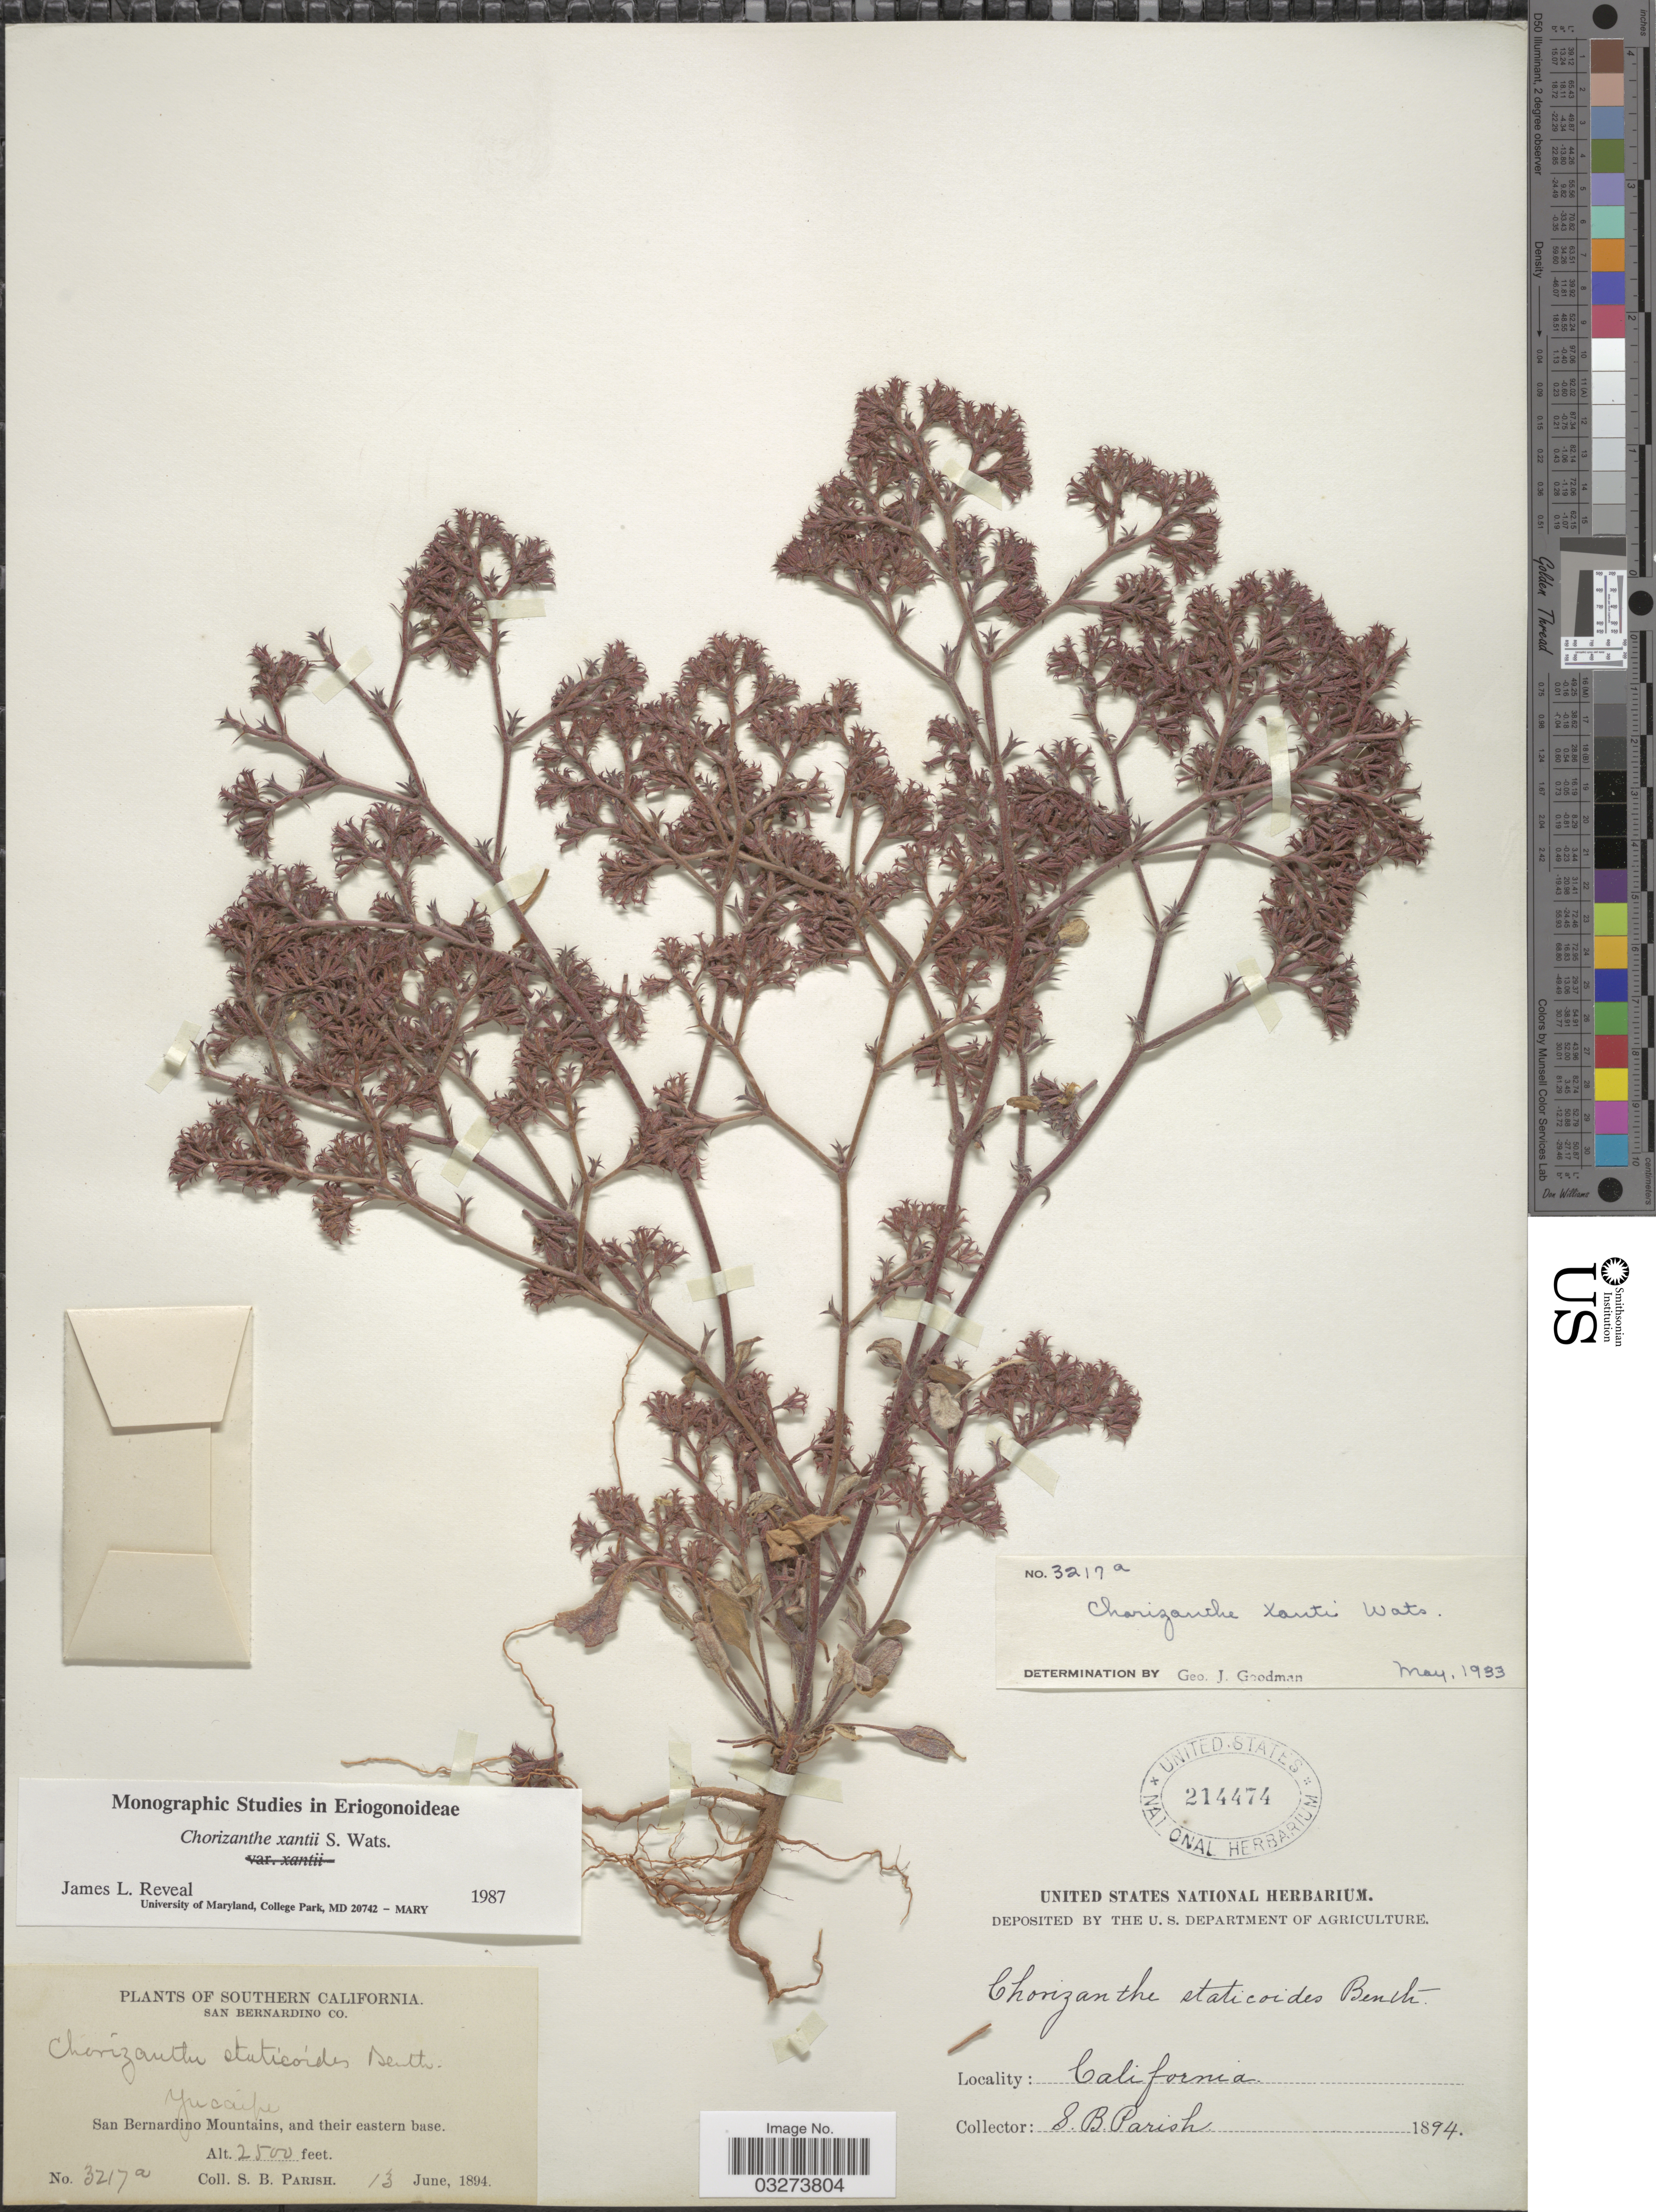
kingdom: Plantae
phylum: Tracheophyta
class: Magnoliopsida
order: Caryophyllales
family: Polygonaceae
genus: Chorizanthe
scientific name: Chorizanthe xanti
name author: S. Watson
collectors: S. B. Parish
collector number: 3217a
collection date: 1894-06-13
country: United States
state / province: California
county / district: San Bernardino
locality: Southern California. San Bernardino Co. Yucaipa, San Bernardino Mountains and their eastern base.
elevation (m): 762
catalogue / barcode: US 214474